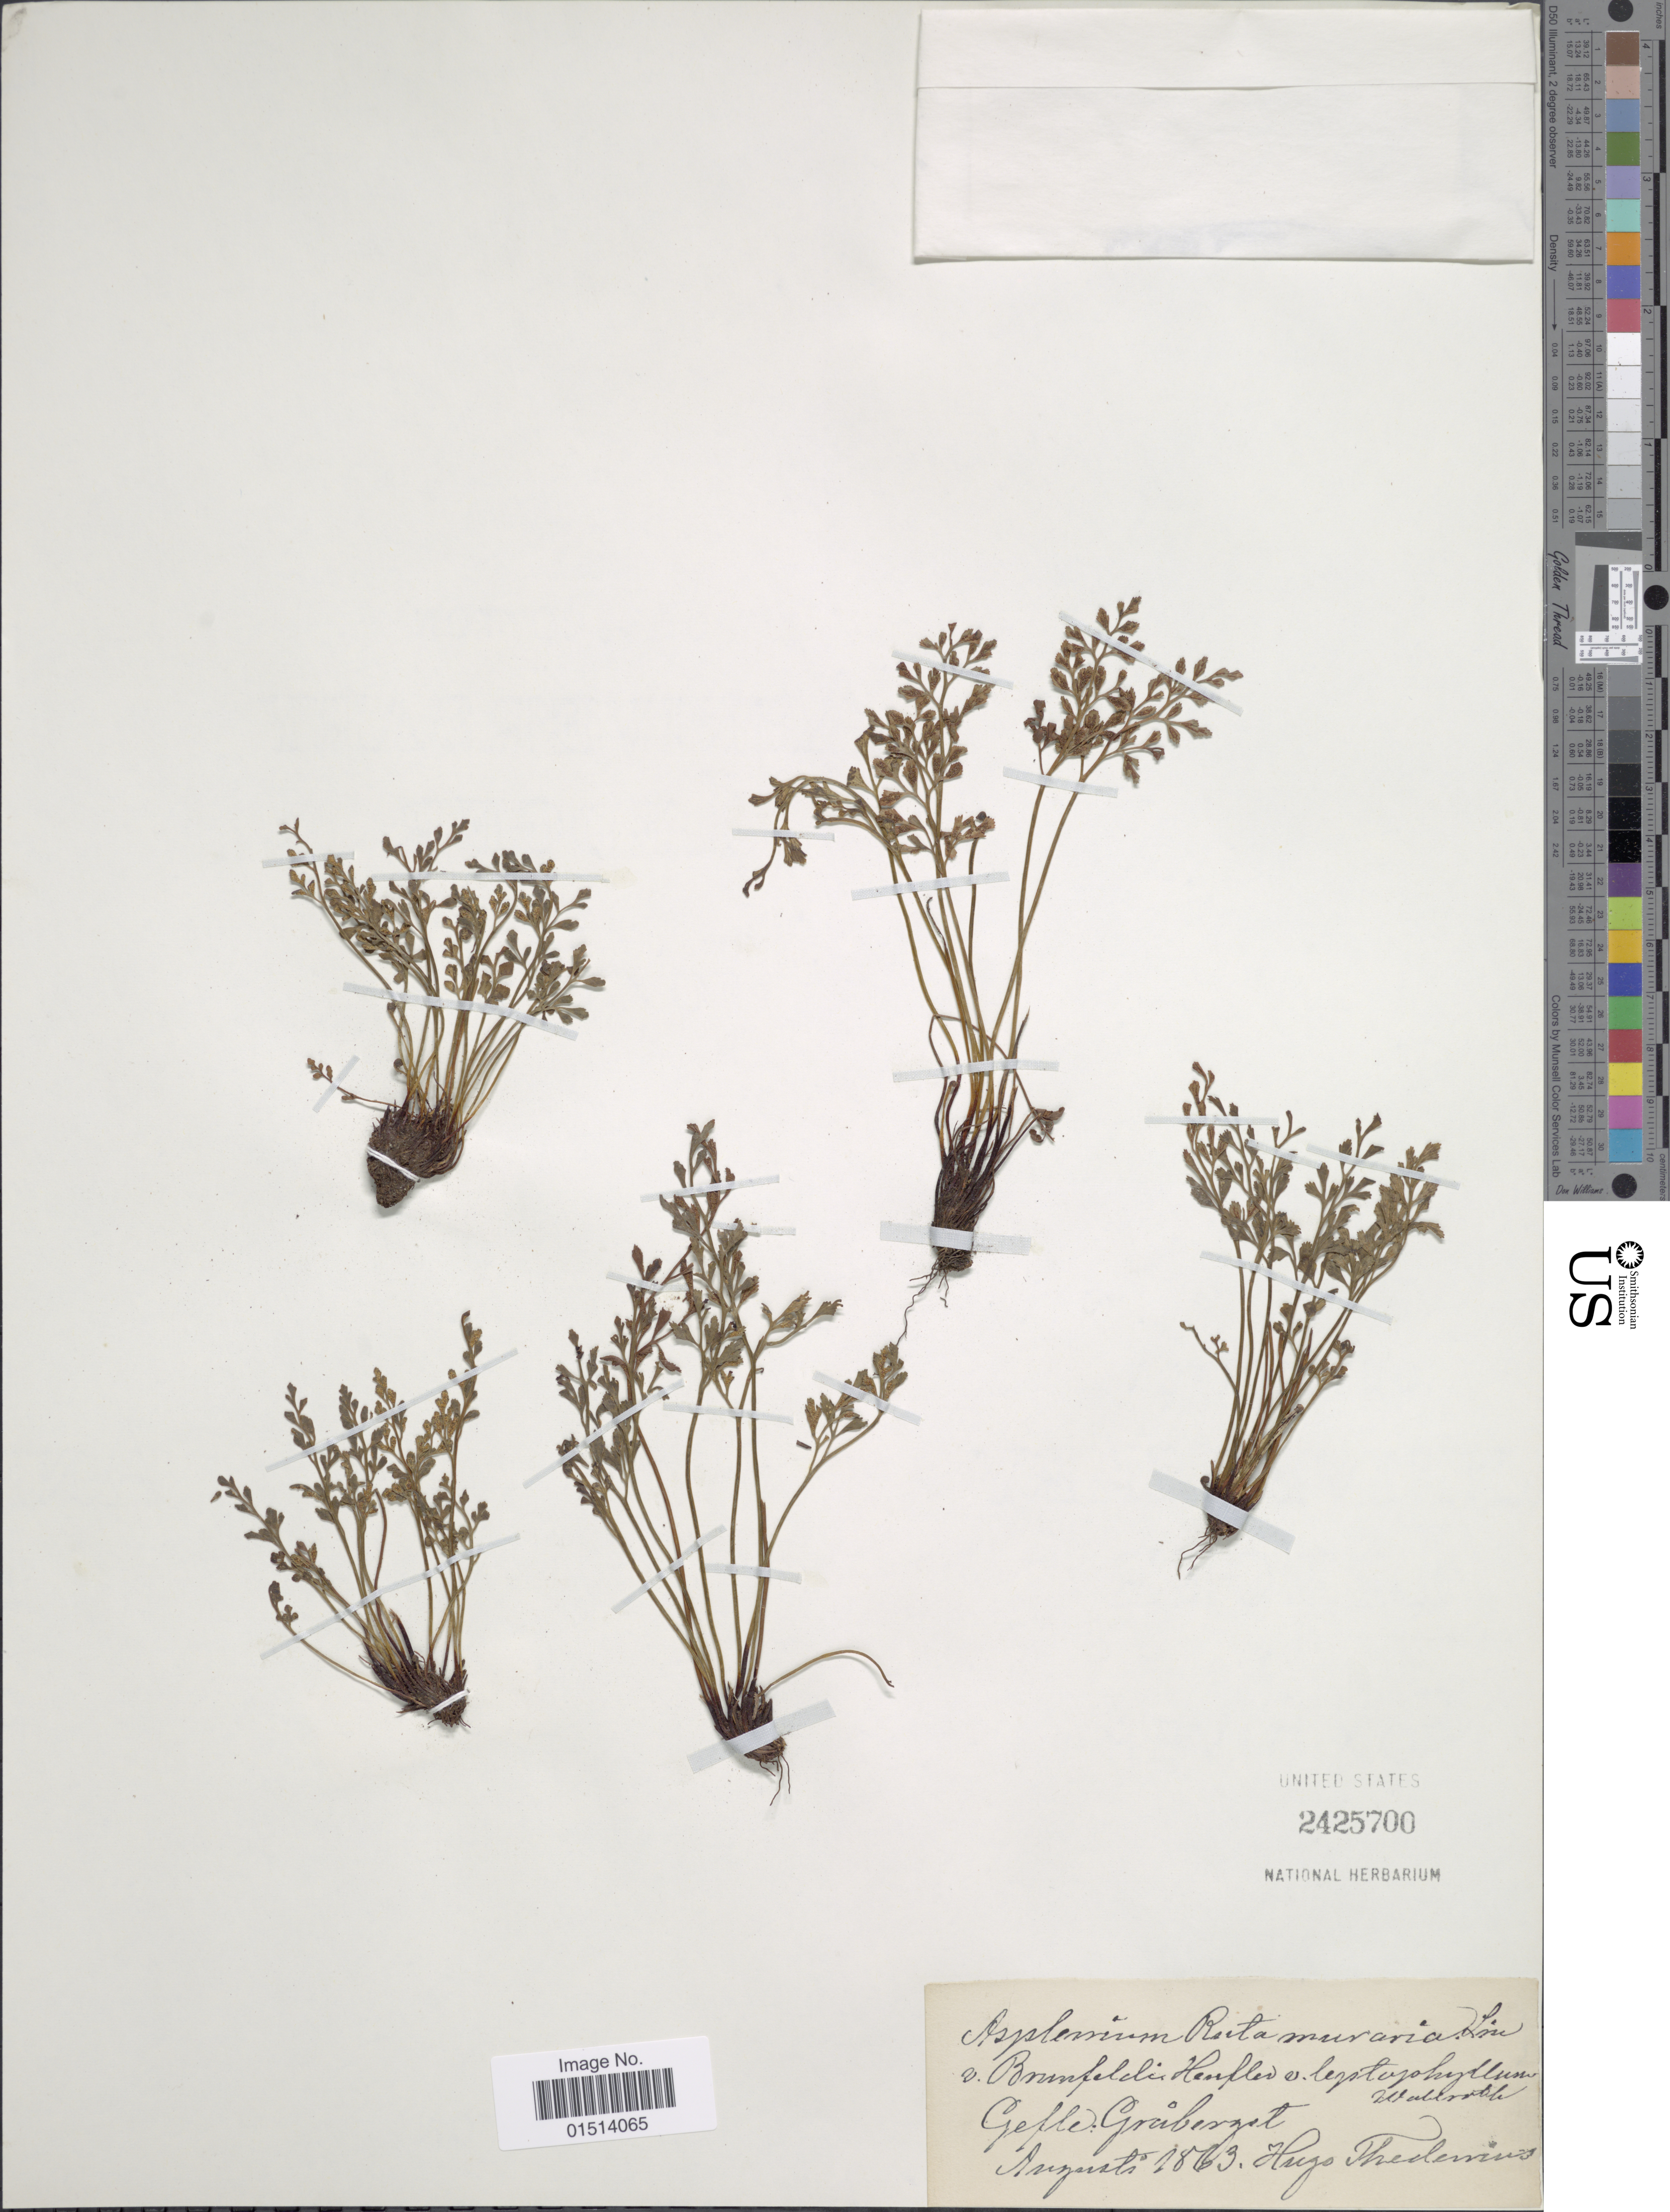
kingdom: Plantae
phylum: Tracheophyta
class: Polypodiopsida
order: Polypodiales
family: Aspleniaceae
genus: Asplenium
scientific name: Asplenium ruta-muraria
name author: L.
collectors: H. Thedenius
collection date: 1863-08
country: Sweden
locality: Gefle : Graberget.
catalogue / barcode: US 2425700